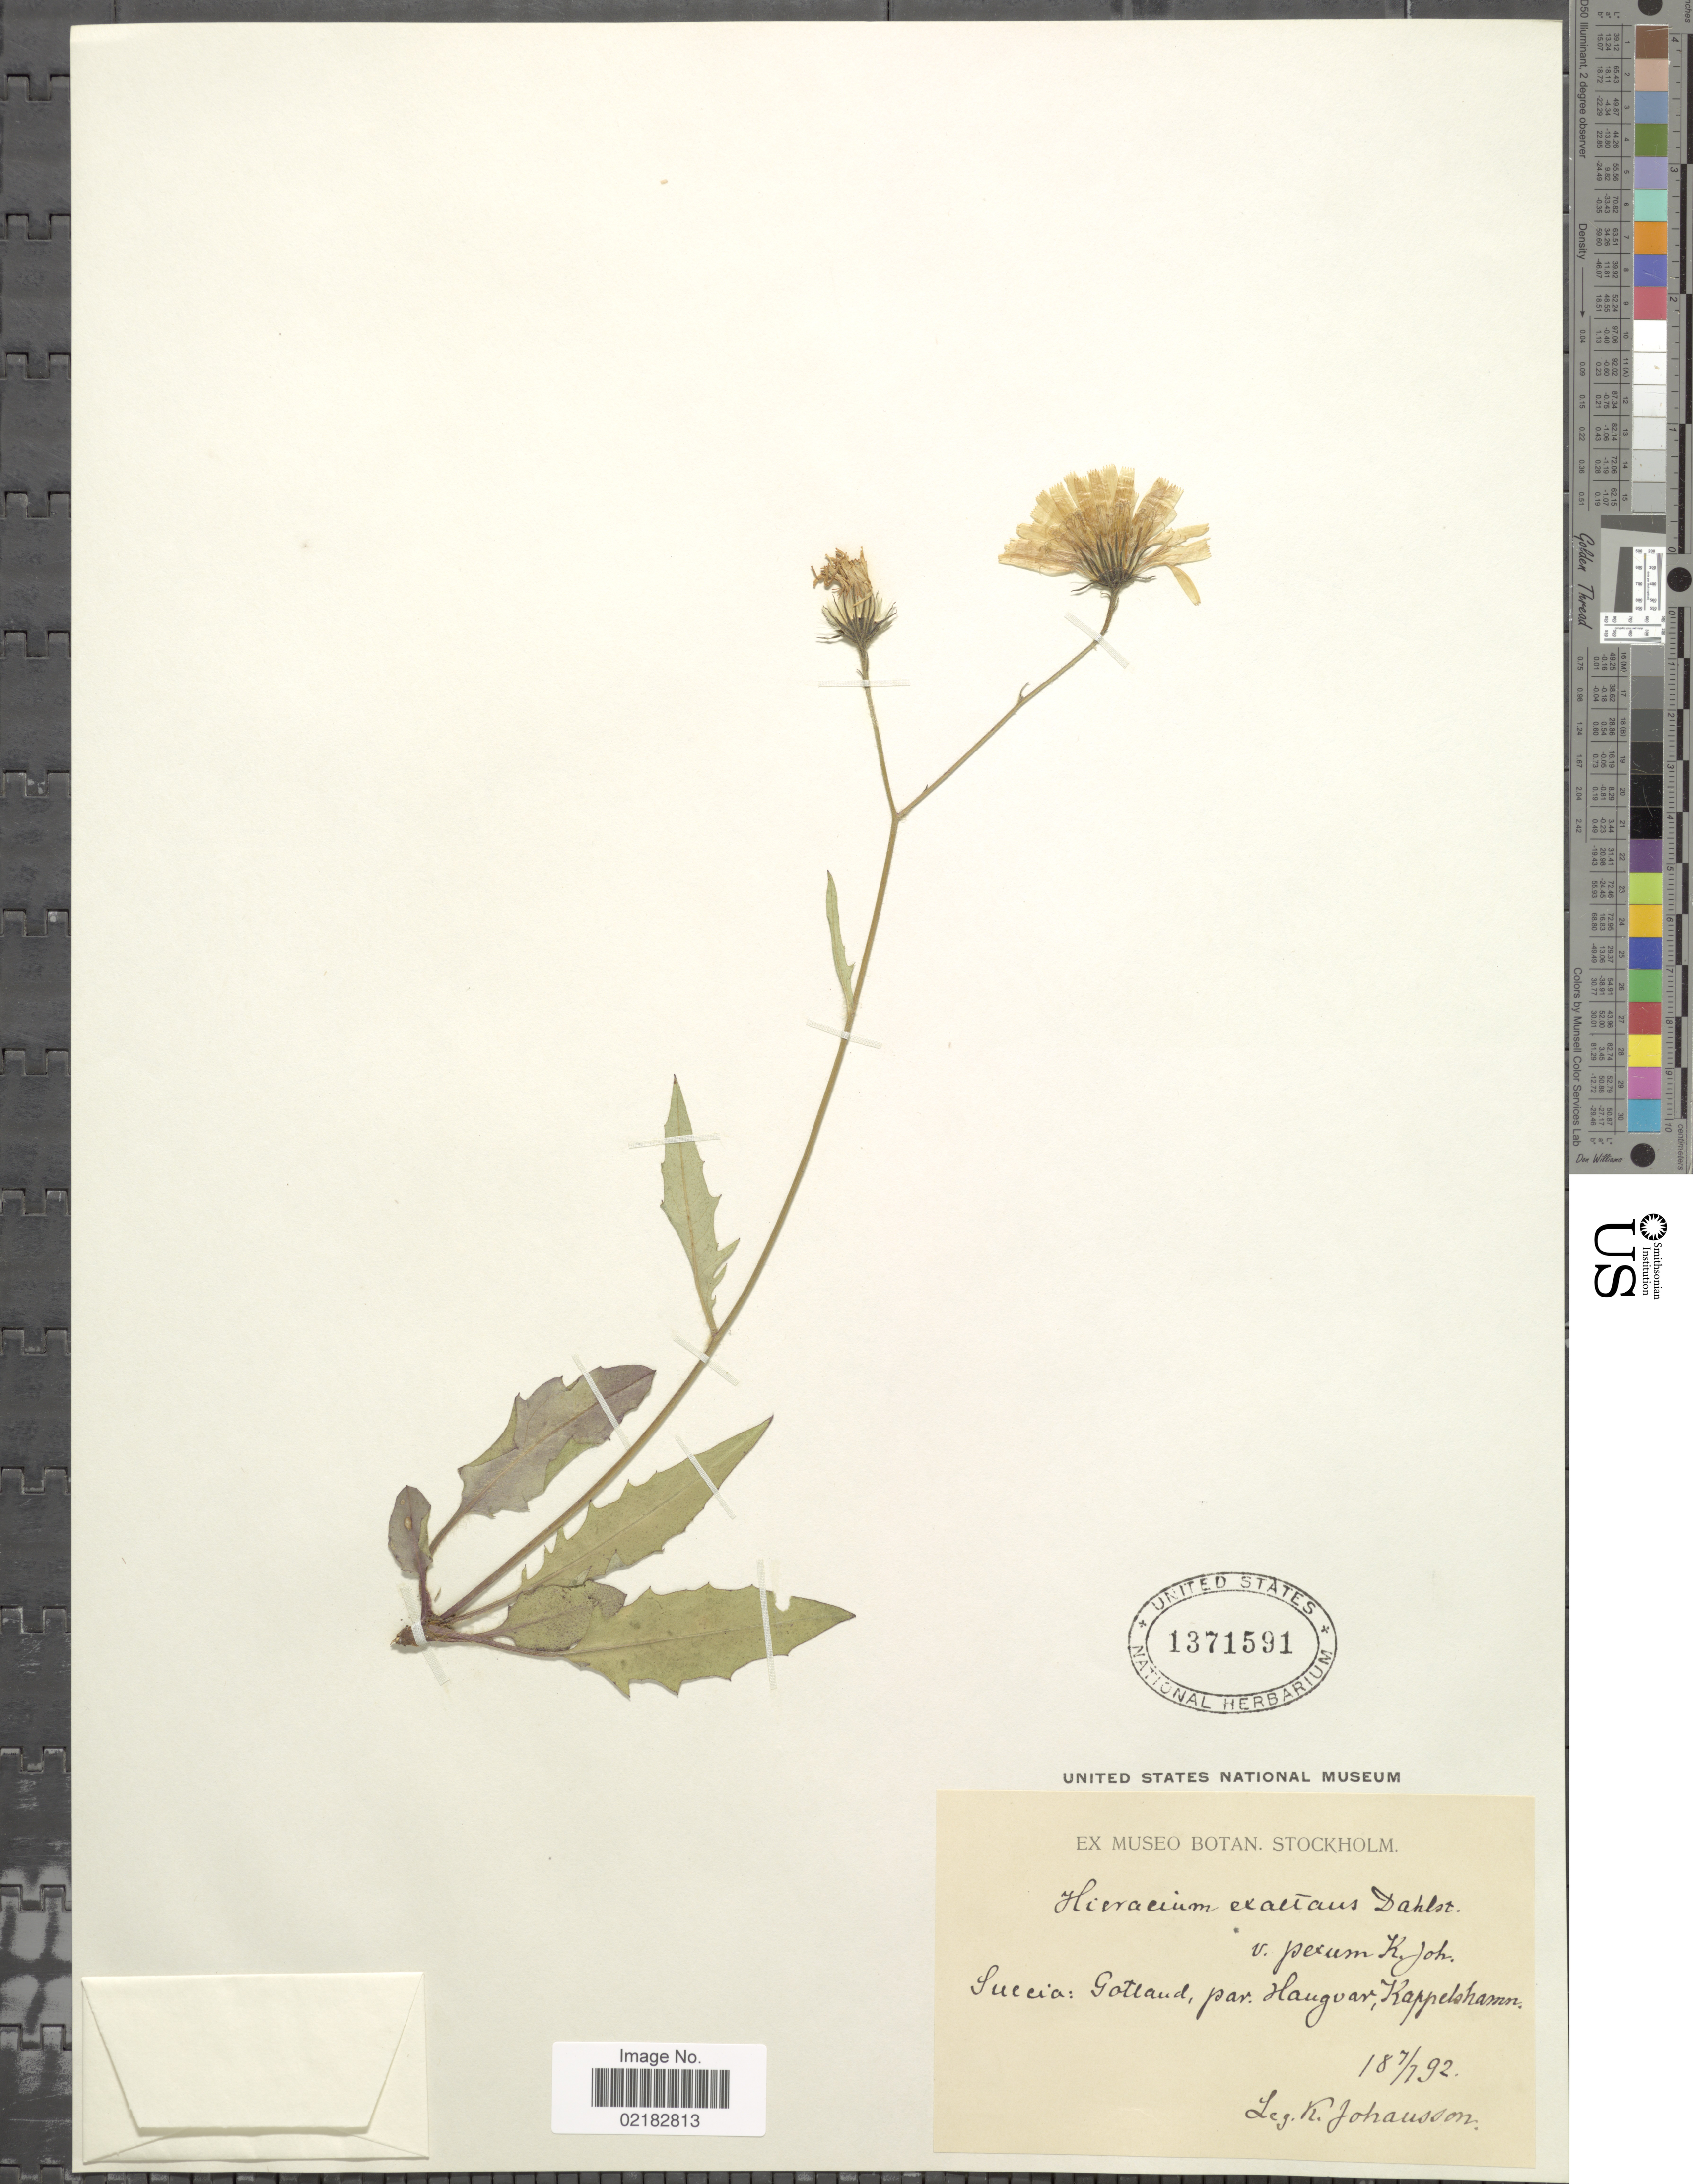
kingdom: Plantae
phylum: Tracheophyta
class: Magnoliopsida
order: Asterales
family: Asteraceae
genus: Hieracium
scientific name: Hieracium exaltans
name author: Dahlst.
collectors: K. Johansson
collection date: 1892-07-07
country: Sweden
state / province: Gotland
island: Gotland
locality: Suecia: Gotland, par. Hangvar, Kappelshamn.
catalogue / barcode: US 1371591